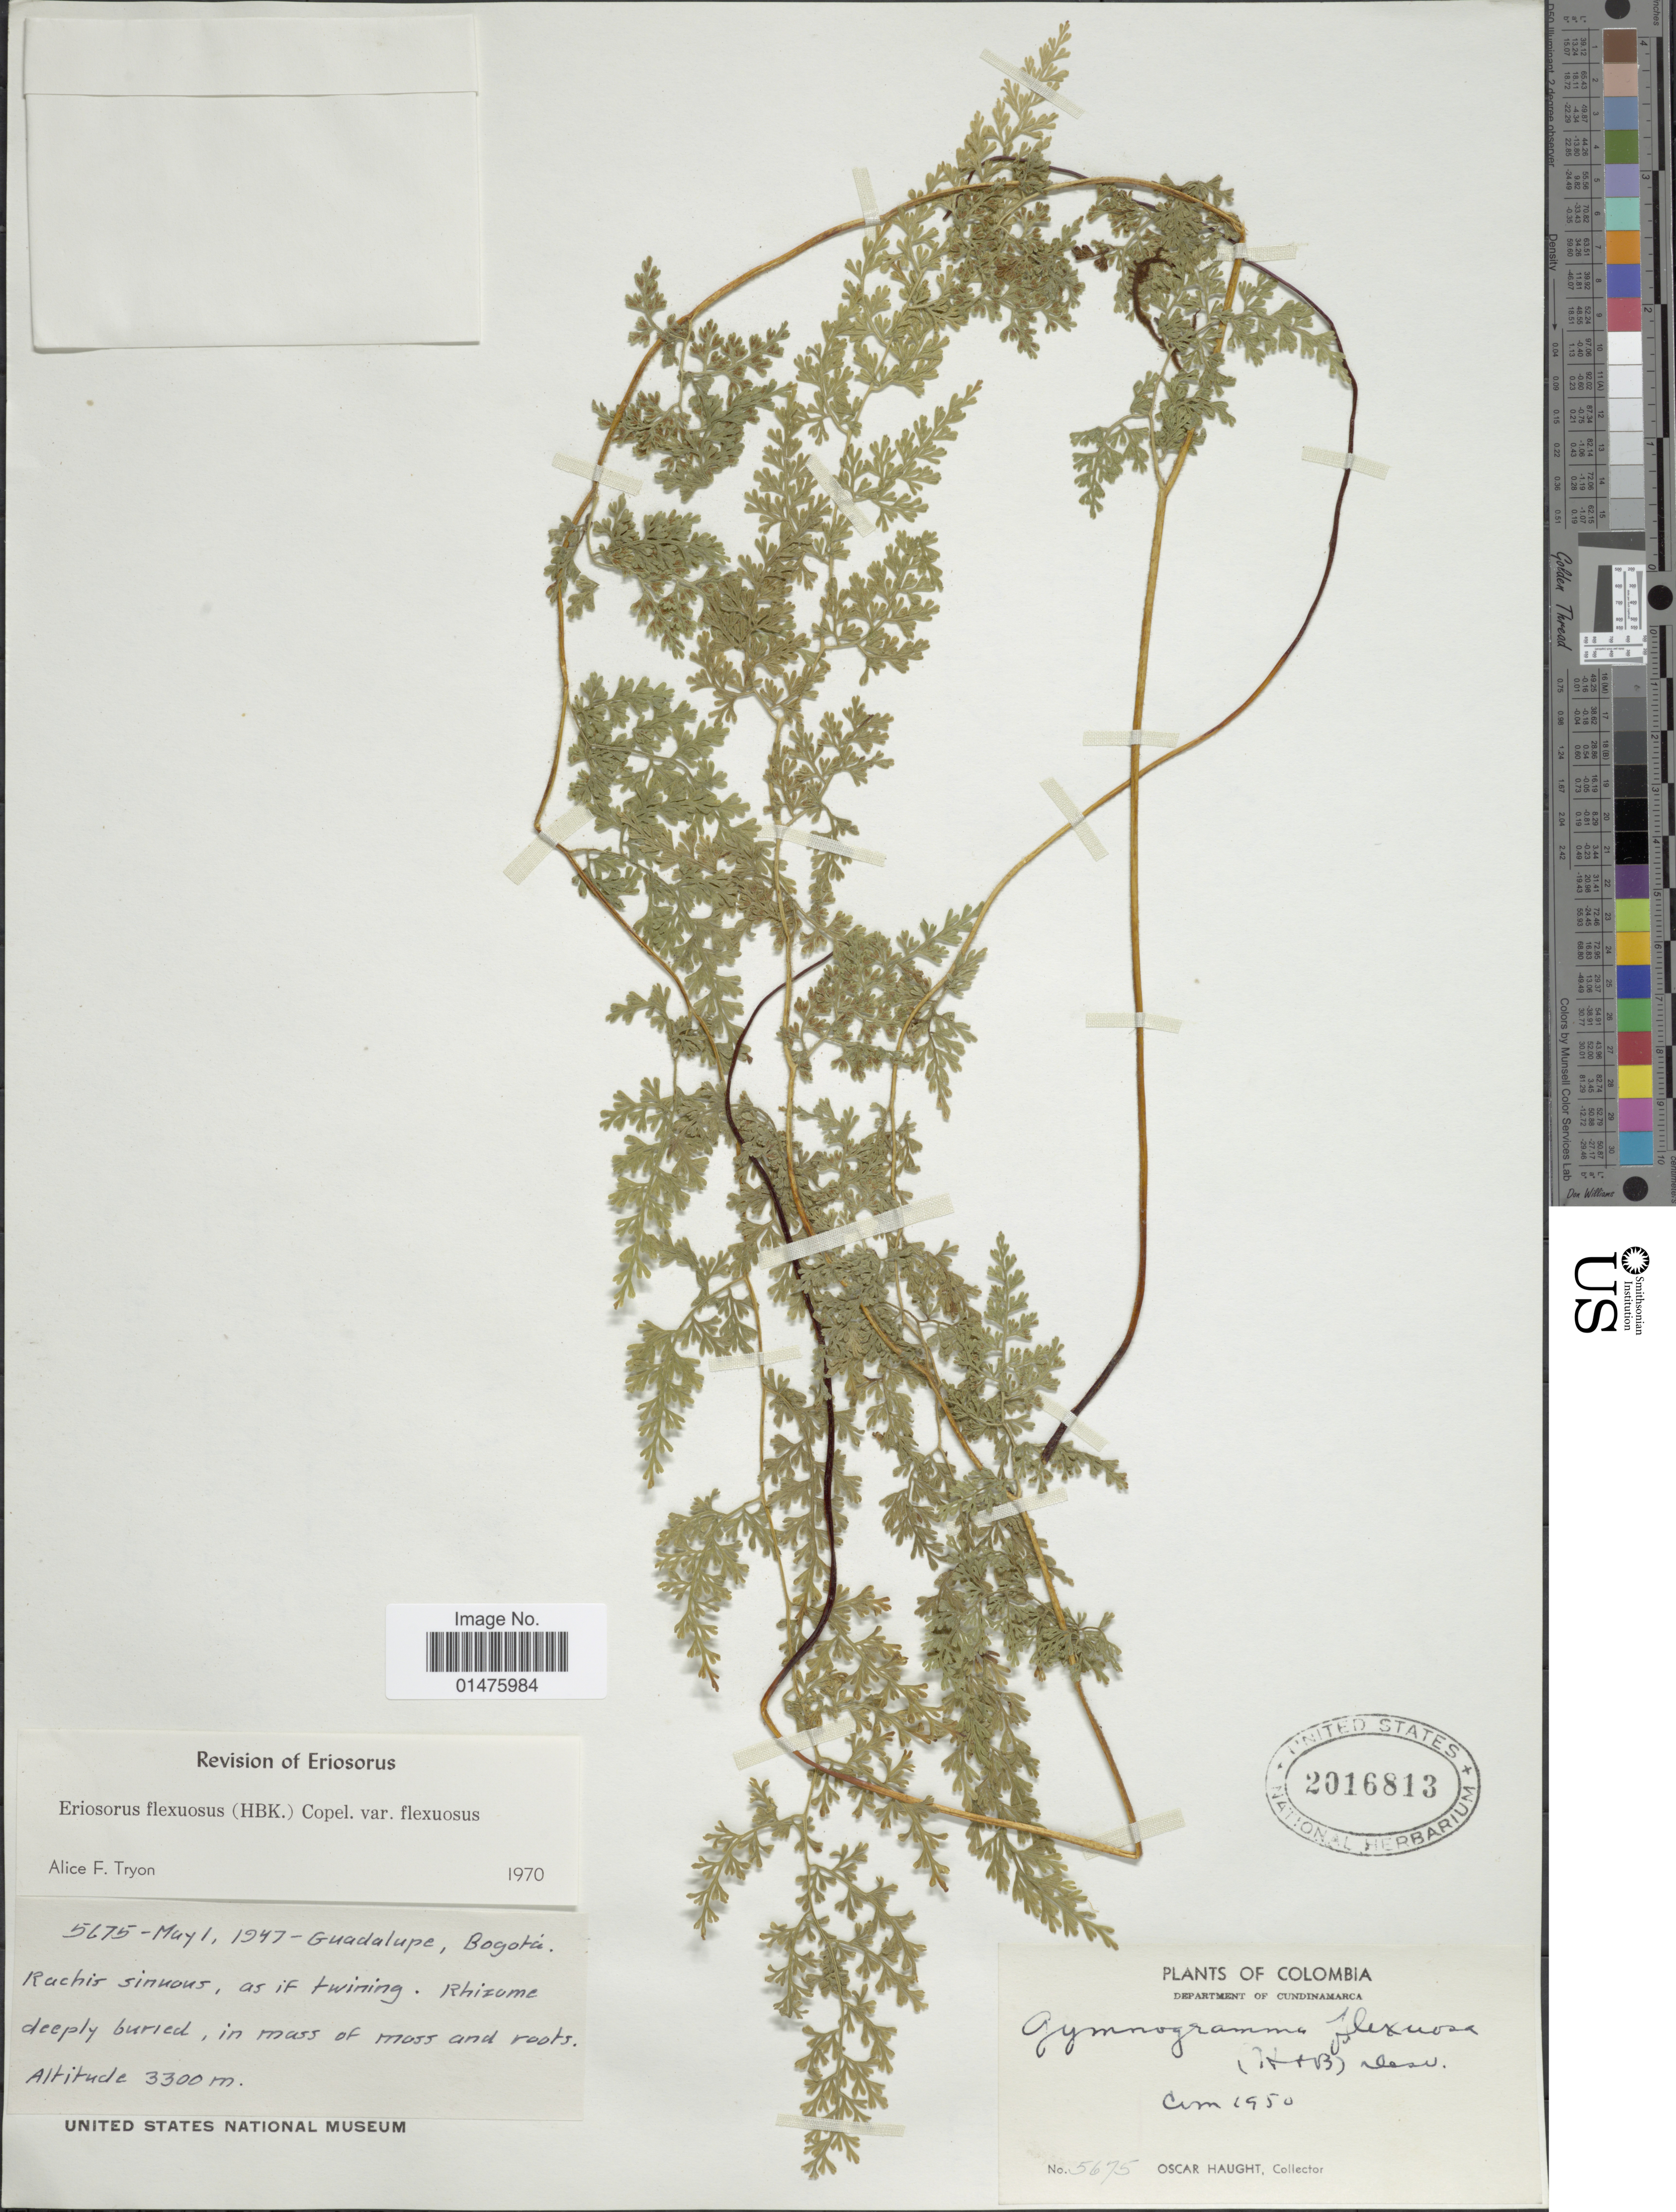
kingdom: Plantae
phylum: Tracheophyta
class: Polypodiopsida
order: Polypodiales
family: Pteridaceae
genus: Jamesonia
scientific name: Jamesonia flexuosa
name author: (Humb. & Bonpl.) Christenh.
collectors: O. L. Haught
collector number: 5675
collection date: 1947-05-01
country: Colombia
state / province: Cundinamarca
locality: Department of Cundinamarca, Guadalupe, Bogotá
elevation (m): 3300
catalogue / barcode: US 2016813